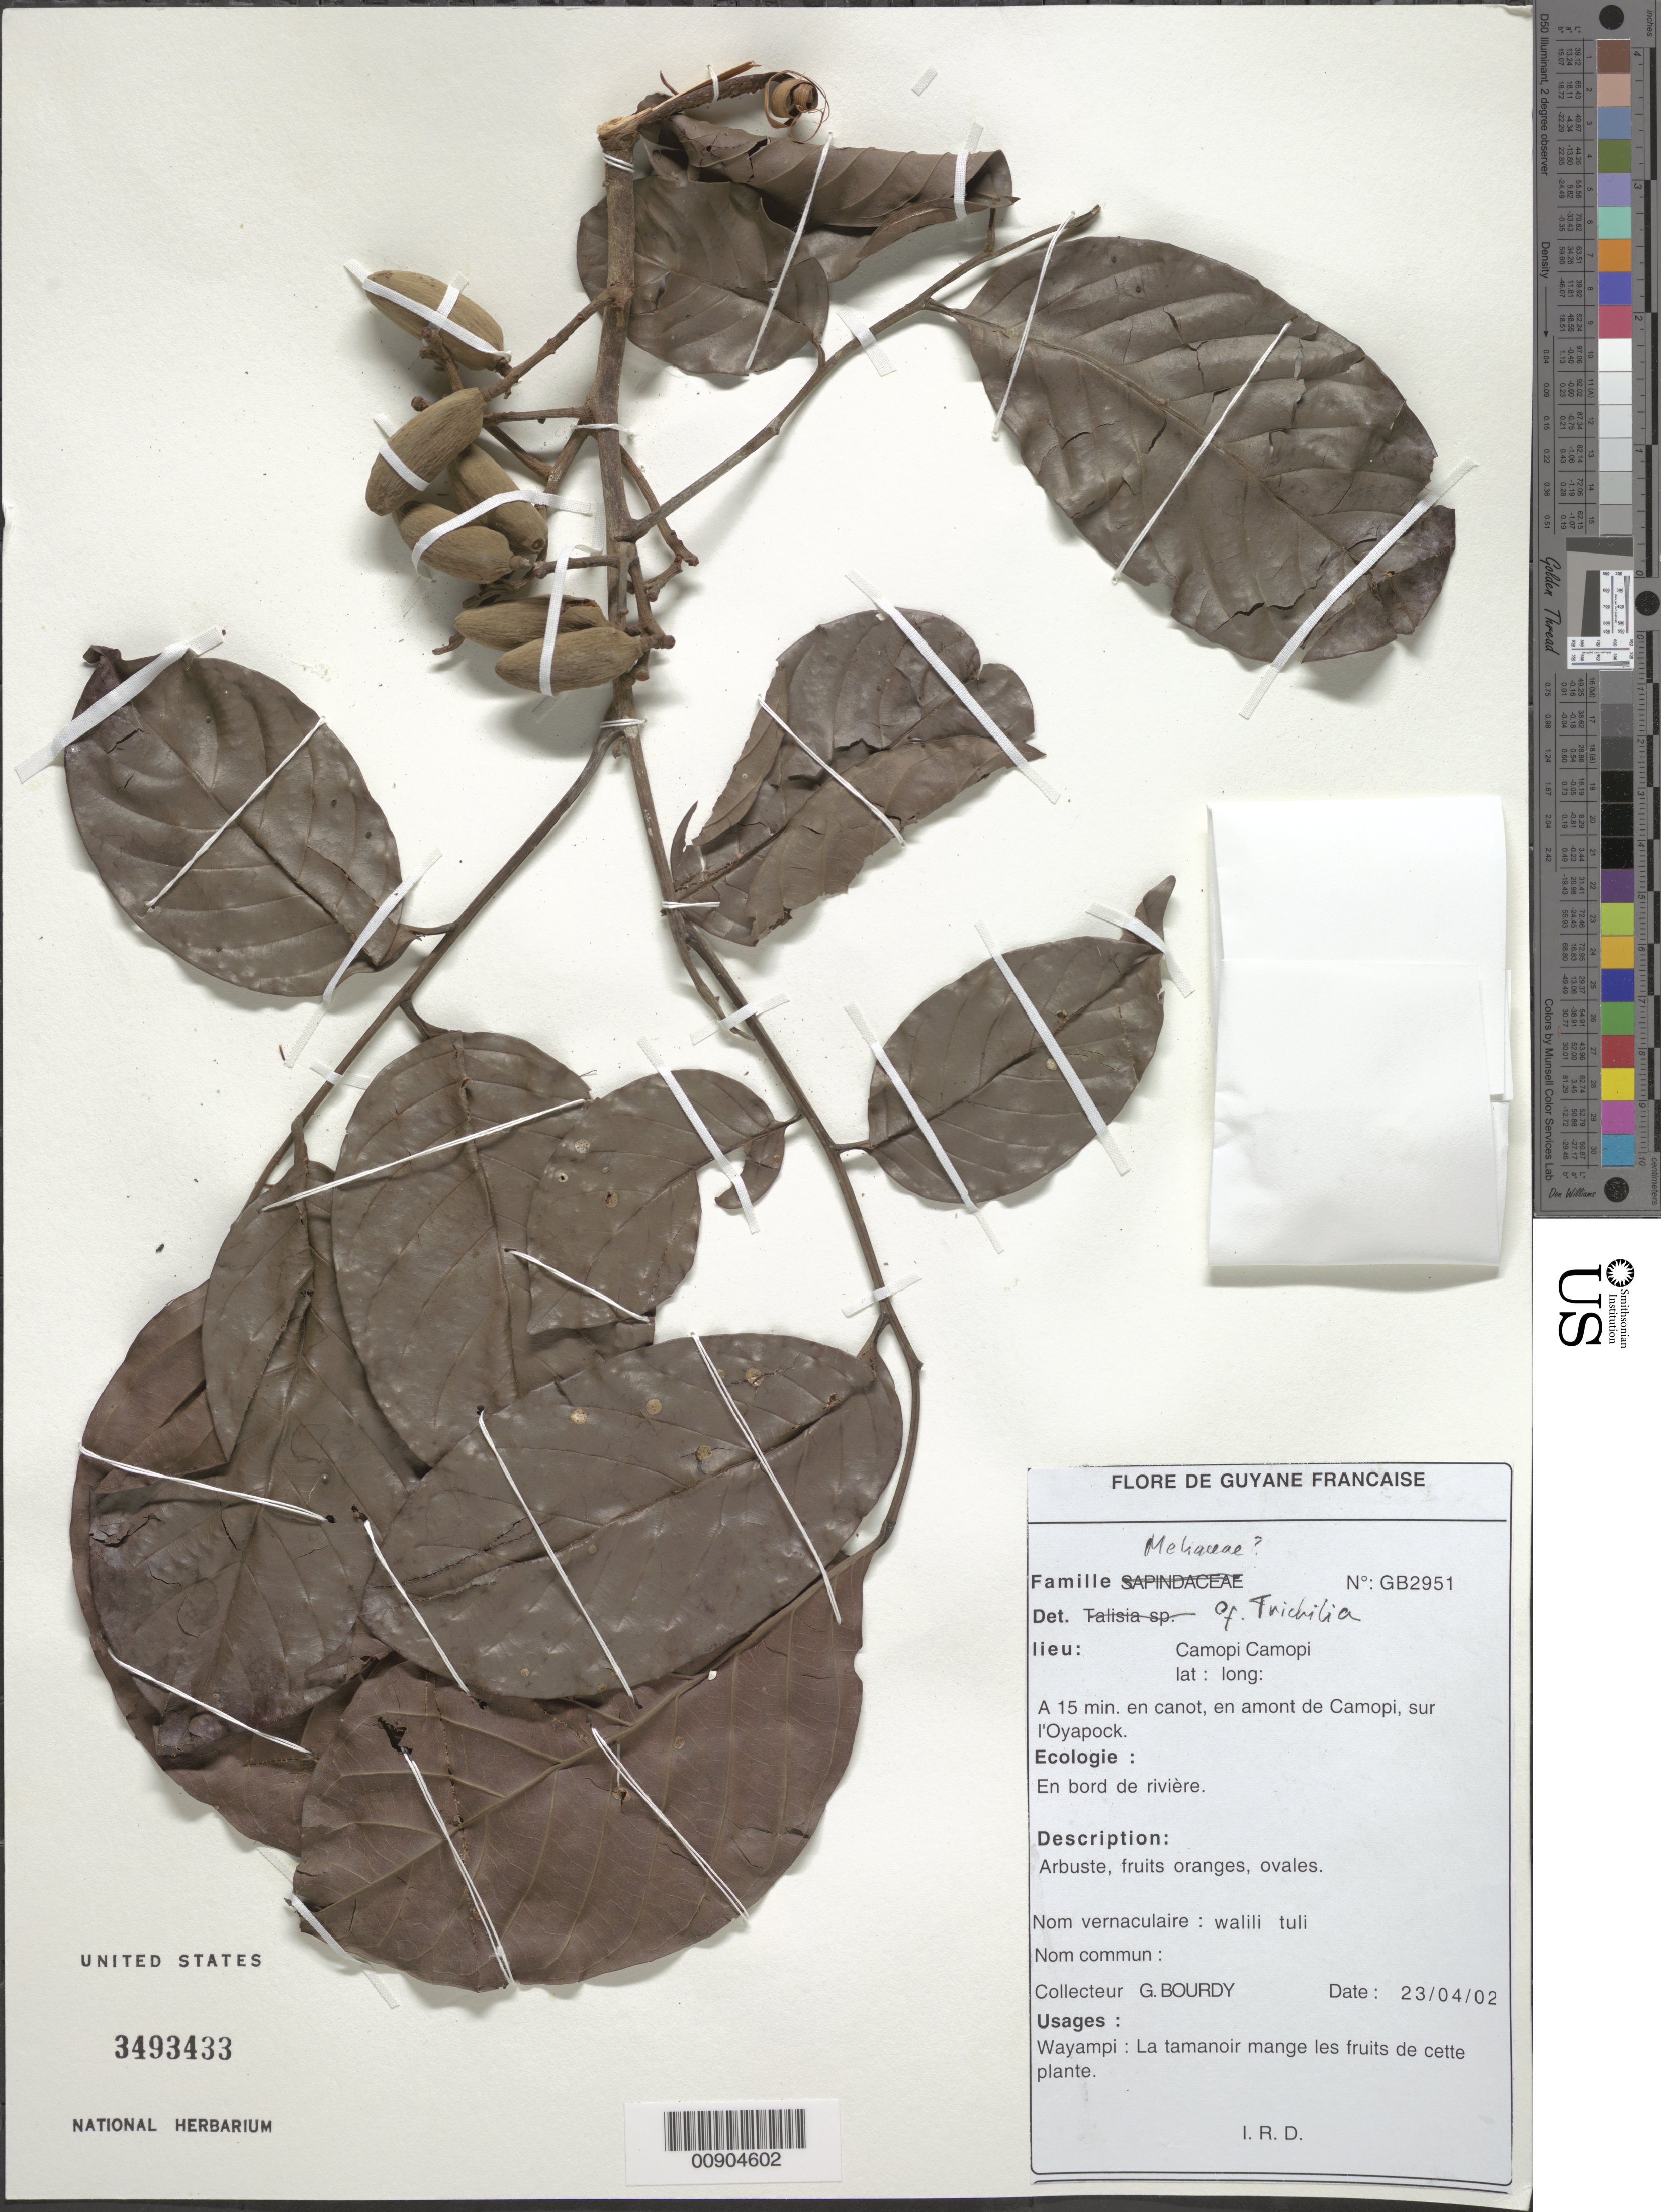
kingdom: Plantae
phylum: Tracheophyta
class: Magnoliopsida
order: Sapindales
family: Meliaceae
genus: Trichilia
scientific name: Trichilia sp.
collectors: G. Bourdy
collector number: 2951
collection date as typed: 23-Apr-02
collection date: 2002-04-23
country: French Guiana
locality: Camopi Camopi, 15 min. de canot en amont de Camopi sur l'Oyapock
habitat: Borde de rivière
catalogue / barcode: US 3493433